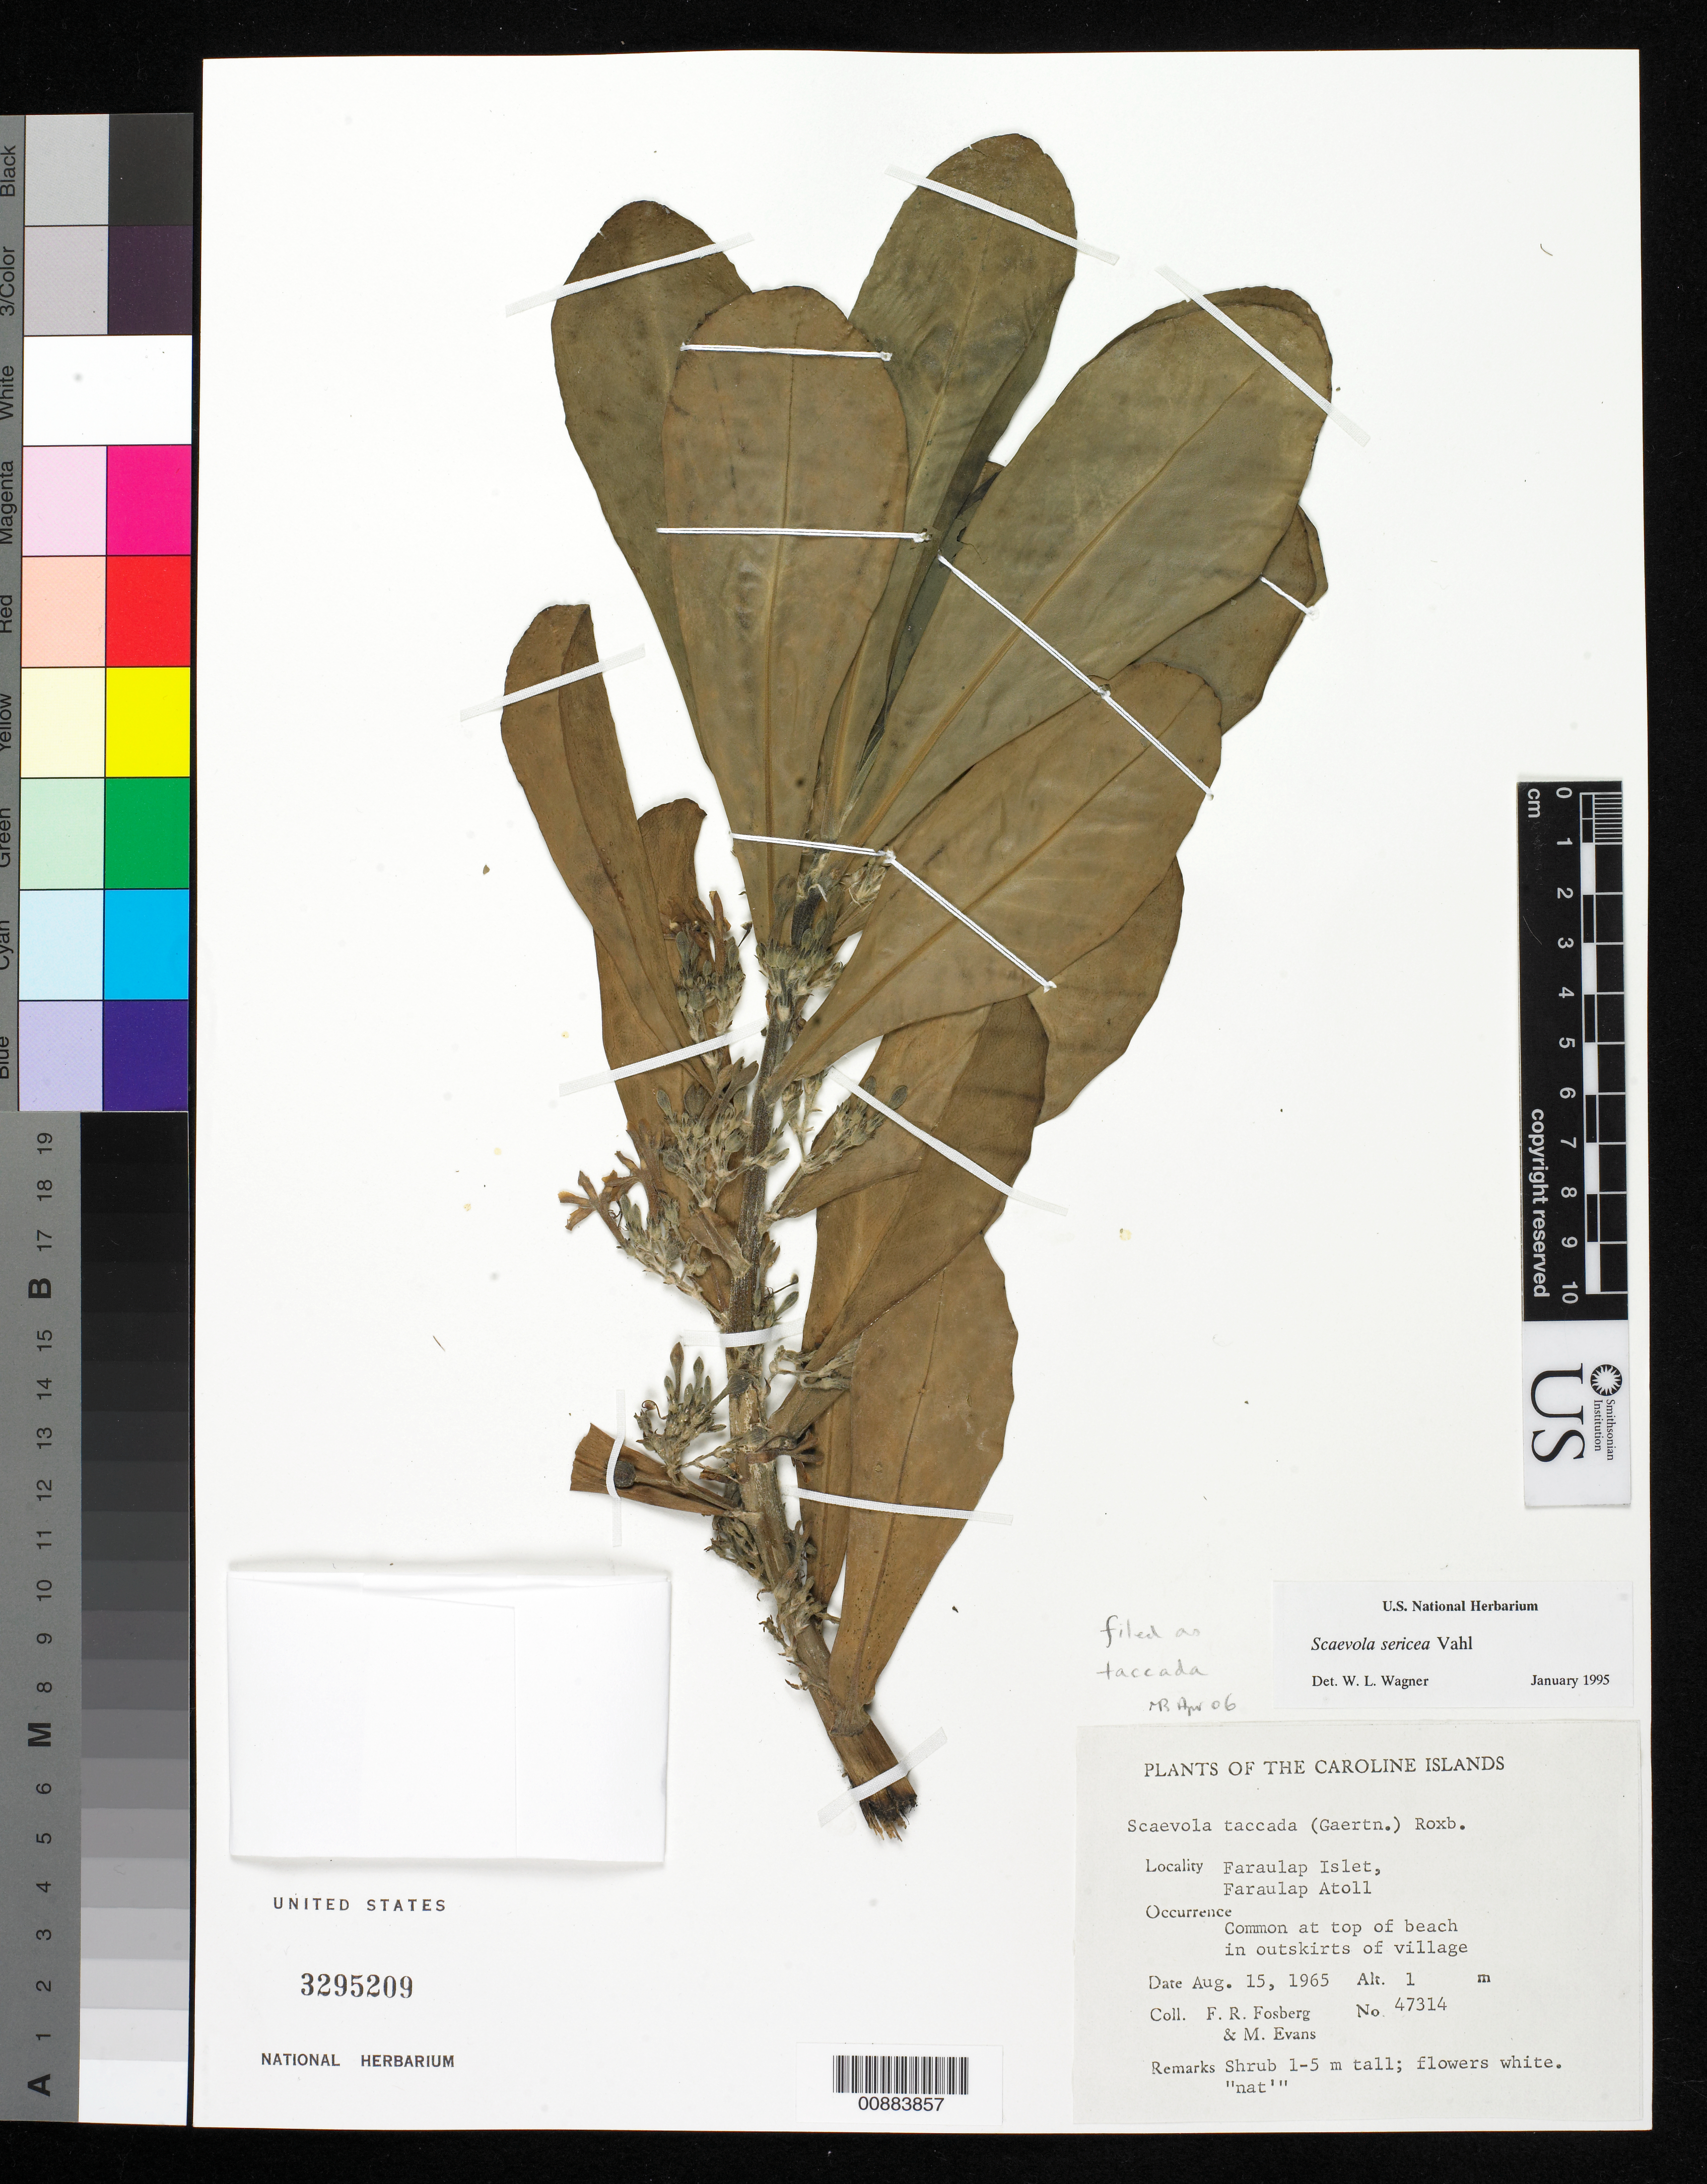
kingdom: Plantae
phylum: Tracheophyta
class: Magnoliopsida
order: Asterales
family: Goodeniaceae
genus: Scaevola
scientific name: Scaevola taccada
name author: (Gaertn.) Roxb.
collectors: F. R. Fosberg & M. Evans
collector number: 47314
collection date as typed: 15 Aug 1965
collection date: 1965-08-15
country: Micronesia, Federated States of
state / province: Yap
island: Faraulep Atoll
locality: Faraulep Islet.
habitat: Common at top of beach in outskirts of village.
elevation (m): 1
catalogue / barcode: US 3295209